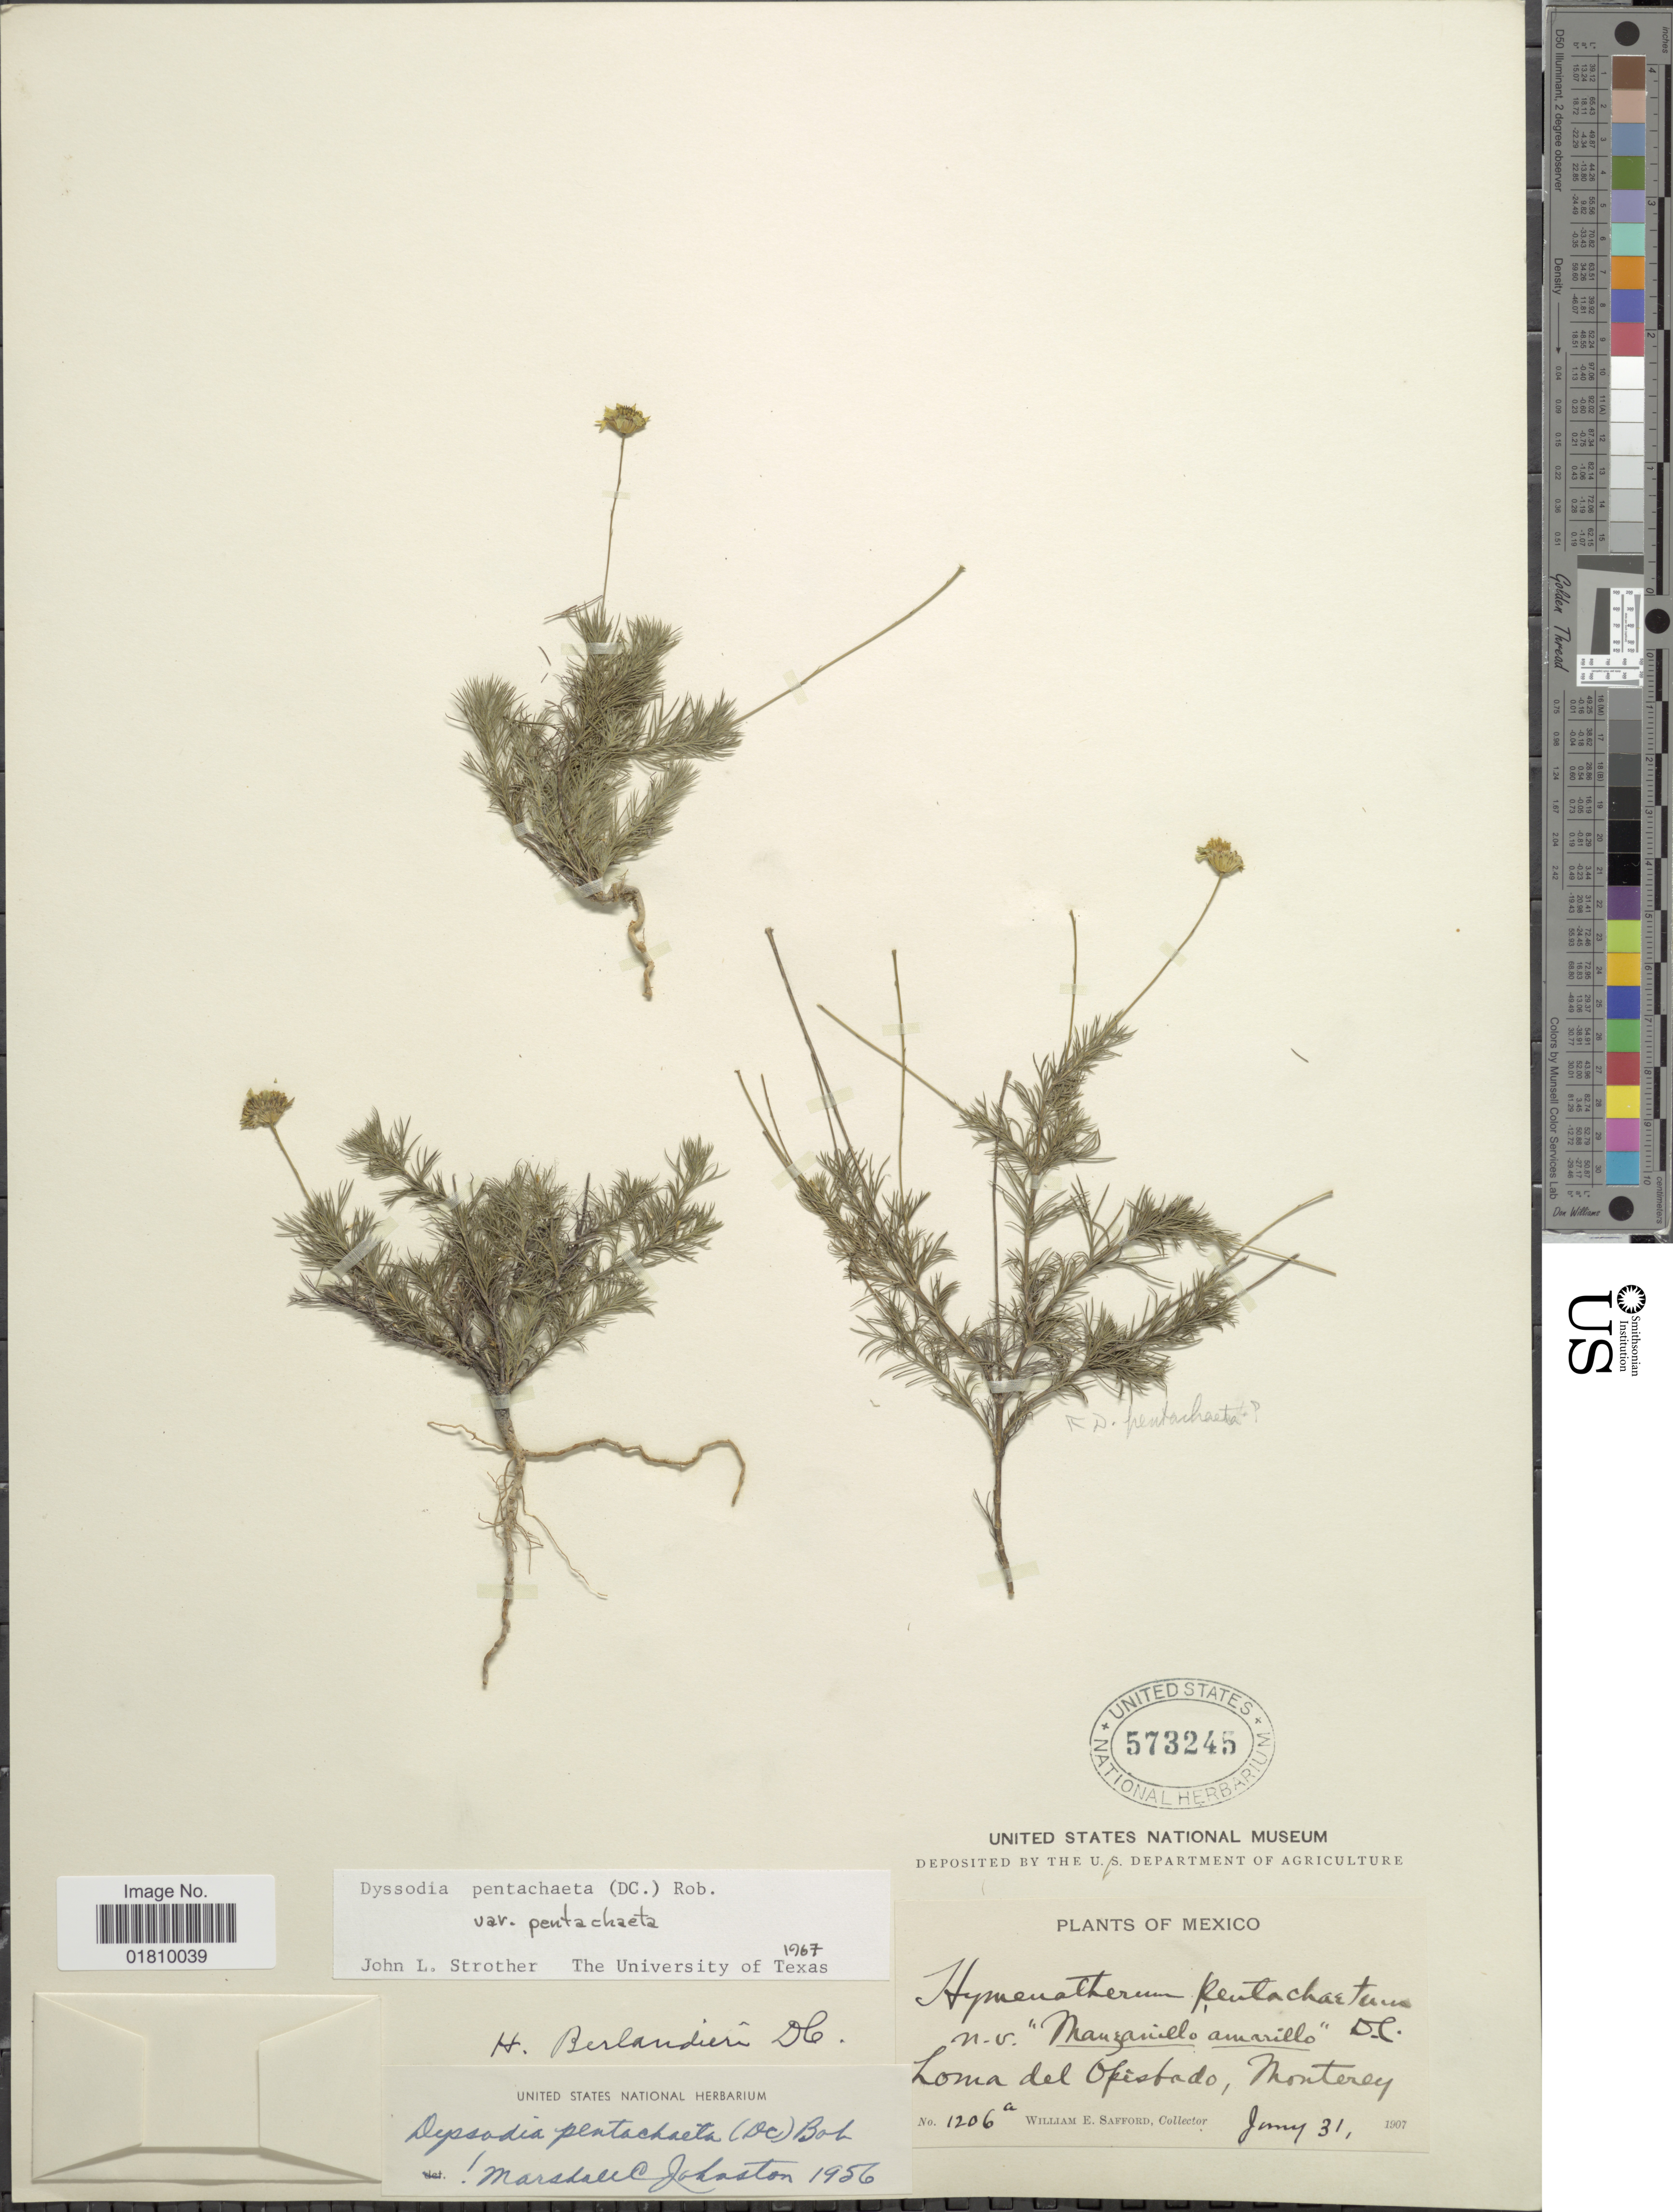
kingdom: Plantae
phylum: Tracheophyta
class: Magnoliopsida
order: Asterales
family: Asteraceae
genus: Thymophylla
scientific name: Thymophylla pentachaeta var. pentachaeta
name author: (DC.) Small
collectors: W. E. Safford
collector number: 1206a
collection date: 1907-01-31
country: Mexico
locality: Loma del Opisbado, Monterey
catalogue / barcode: US 573245